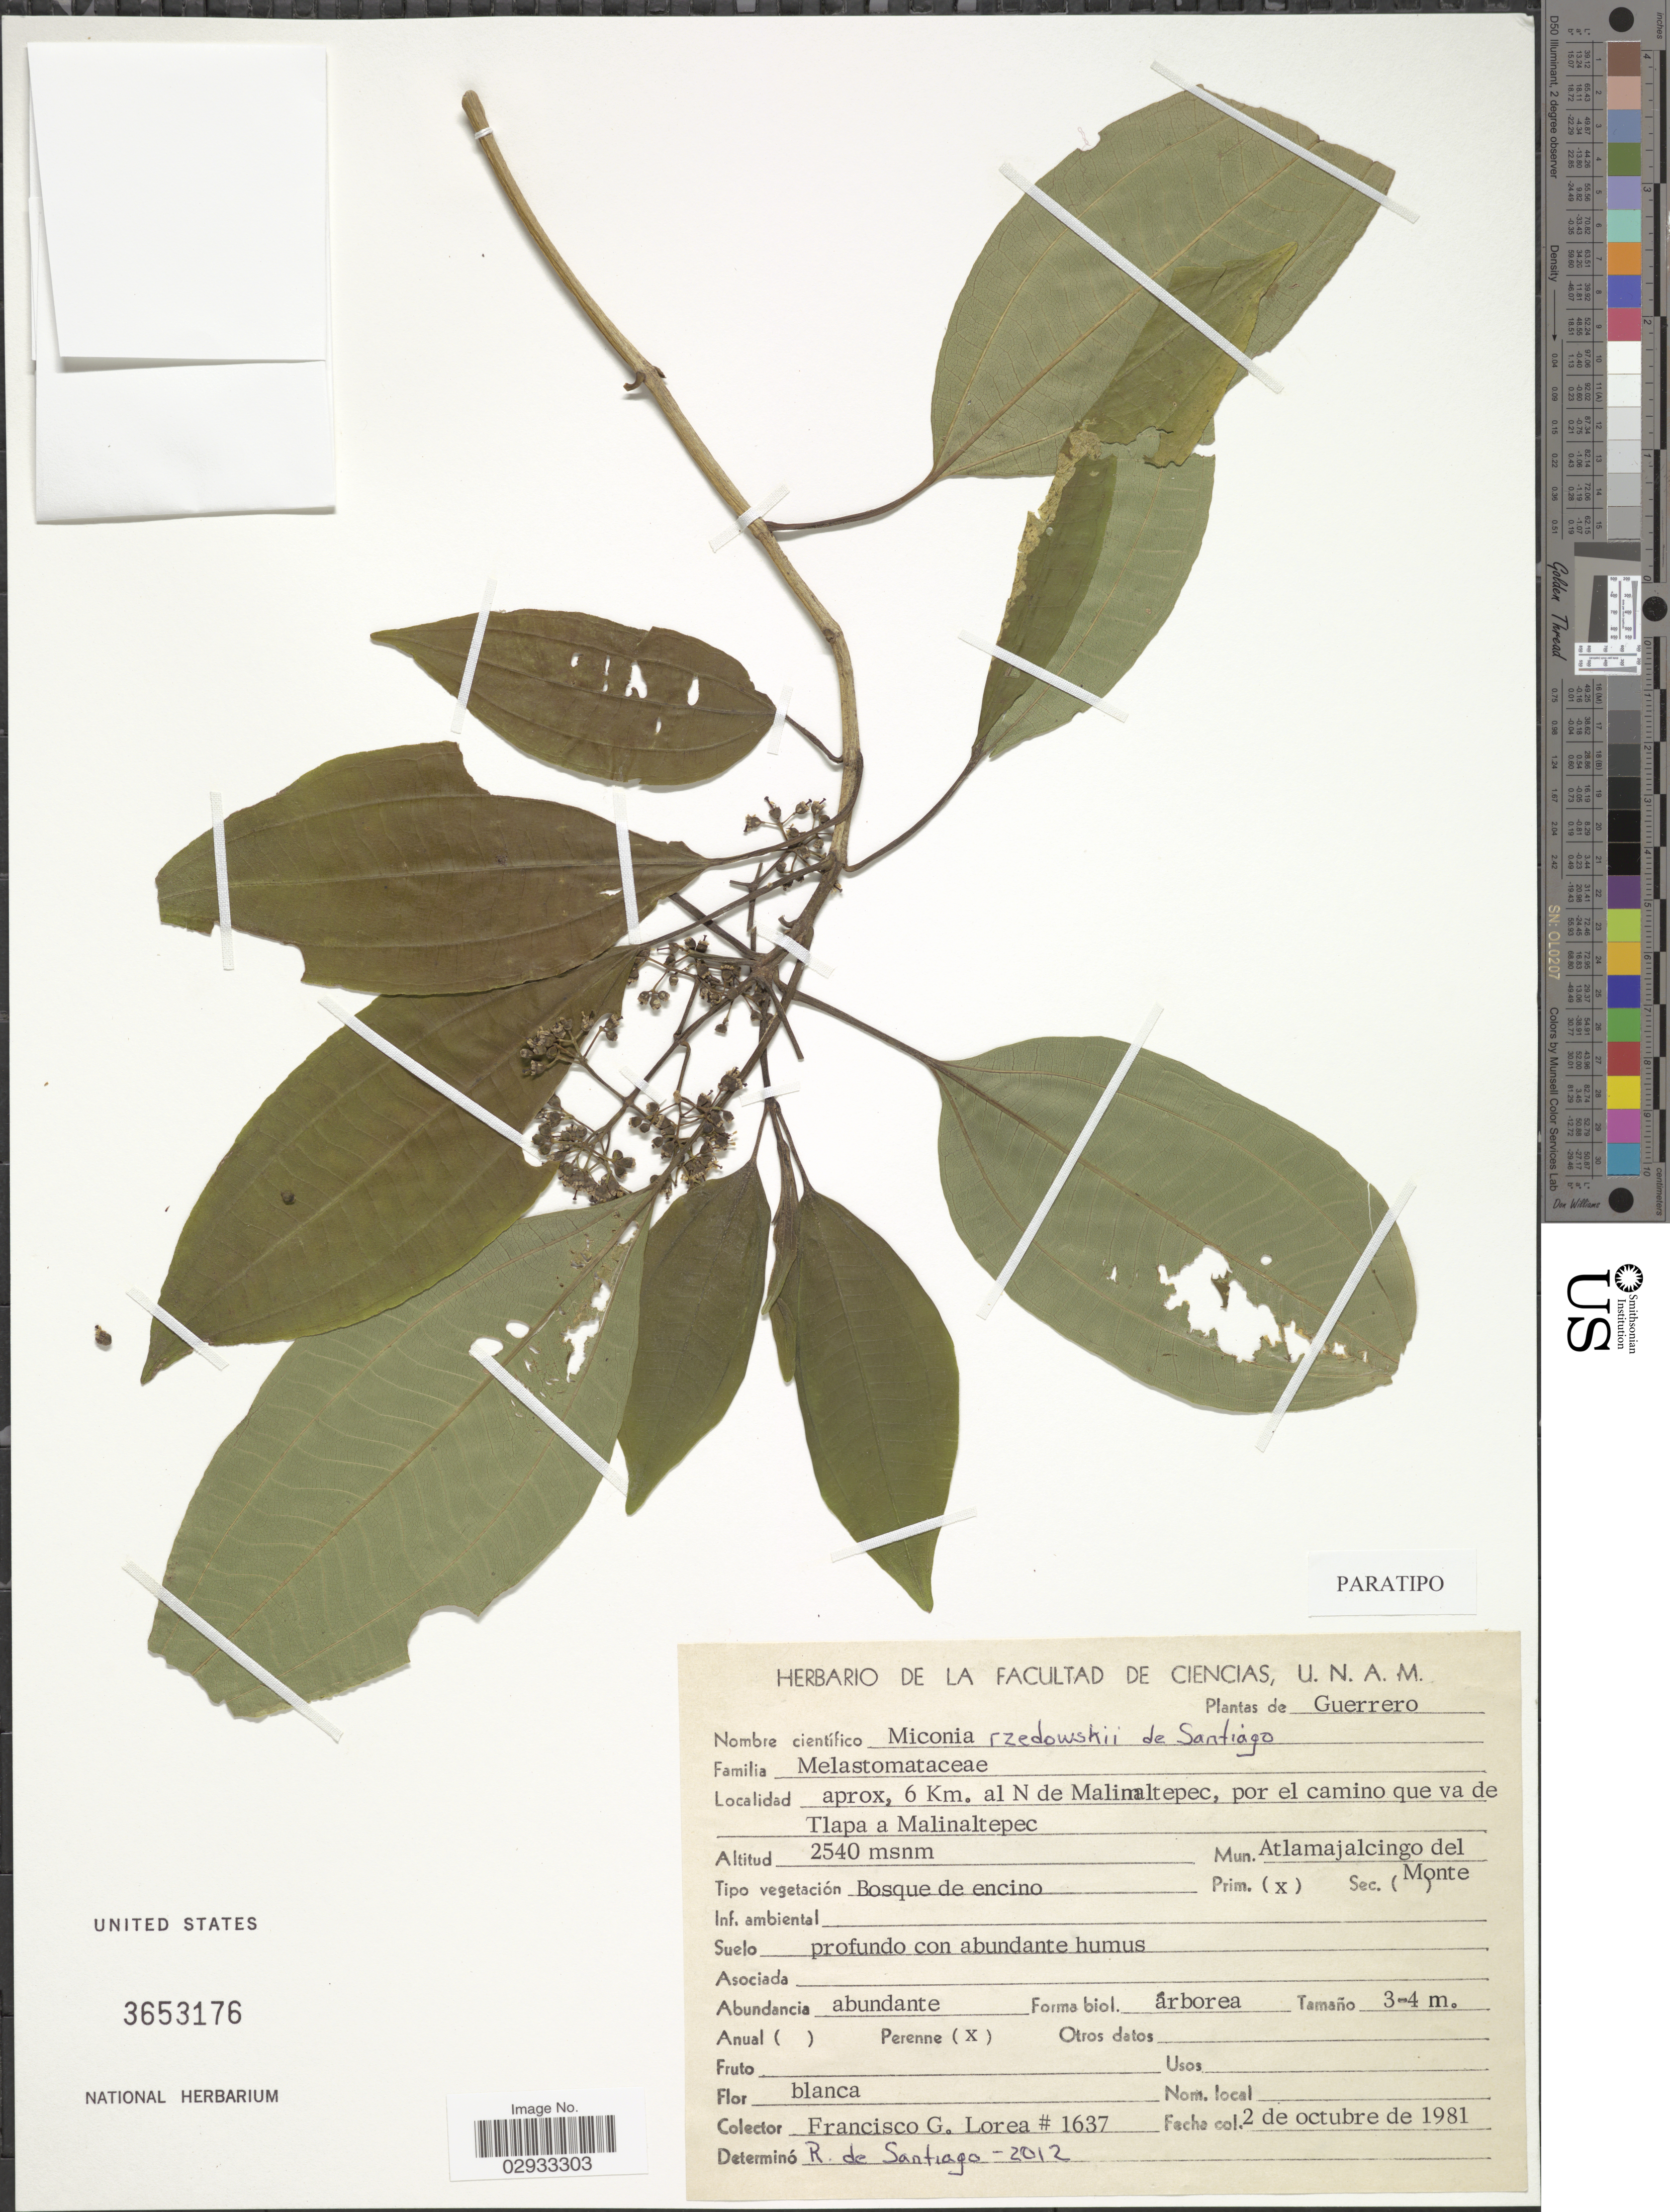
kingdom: Plantae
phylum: Tracheophyta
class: Magnoliopsida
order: Myrtales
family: Melastomataceae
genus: Miconia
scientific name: Miconia rzedowskii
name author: de Santiago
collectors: F. Lorea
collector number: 1637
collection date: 1981-10-02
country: Mexico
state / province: Guerrero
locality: Aprox, 6 Km. al N de Malinaltepec, por el camino que va de Tlapa a Malinaltepec. Mun. Atlamajalcingo del Monte.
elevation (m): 2540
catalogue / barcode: US 3653176